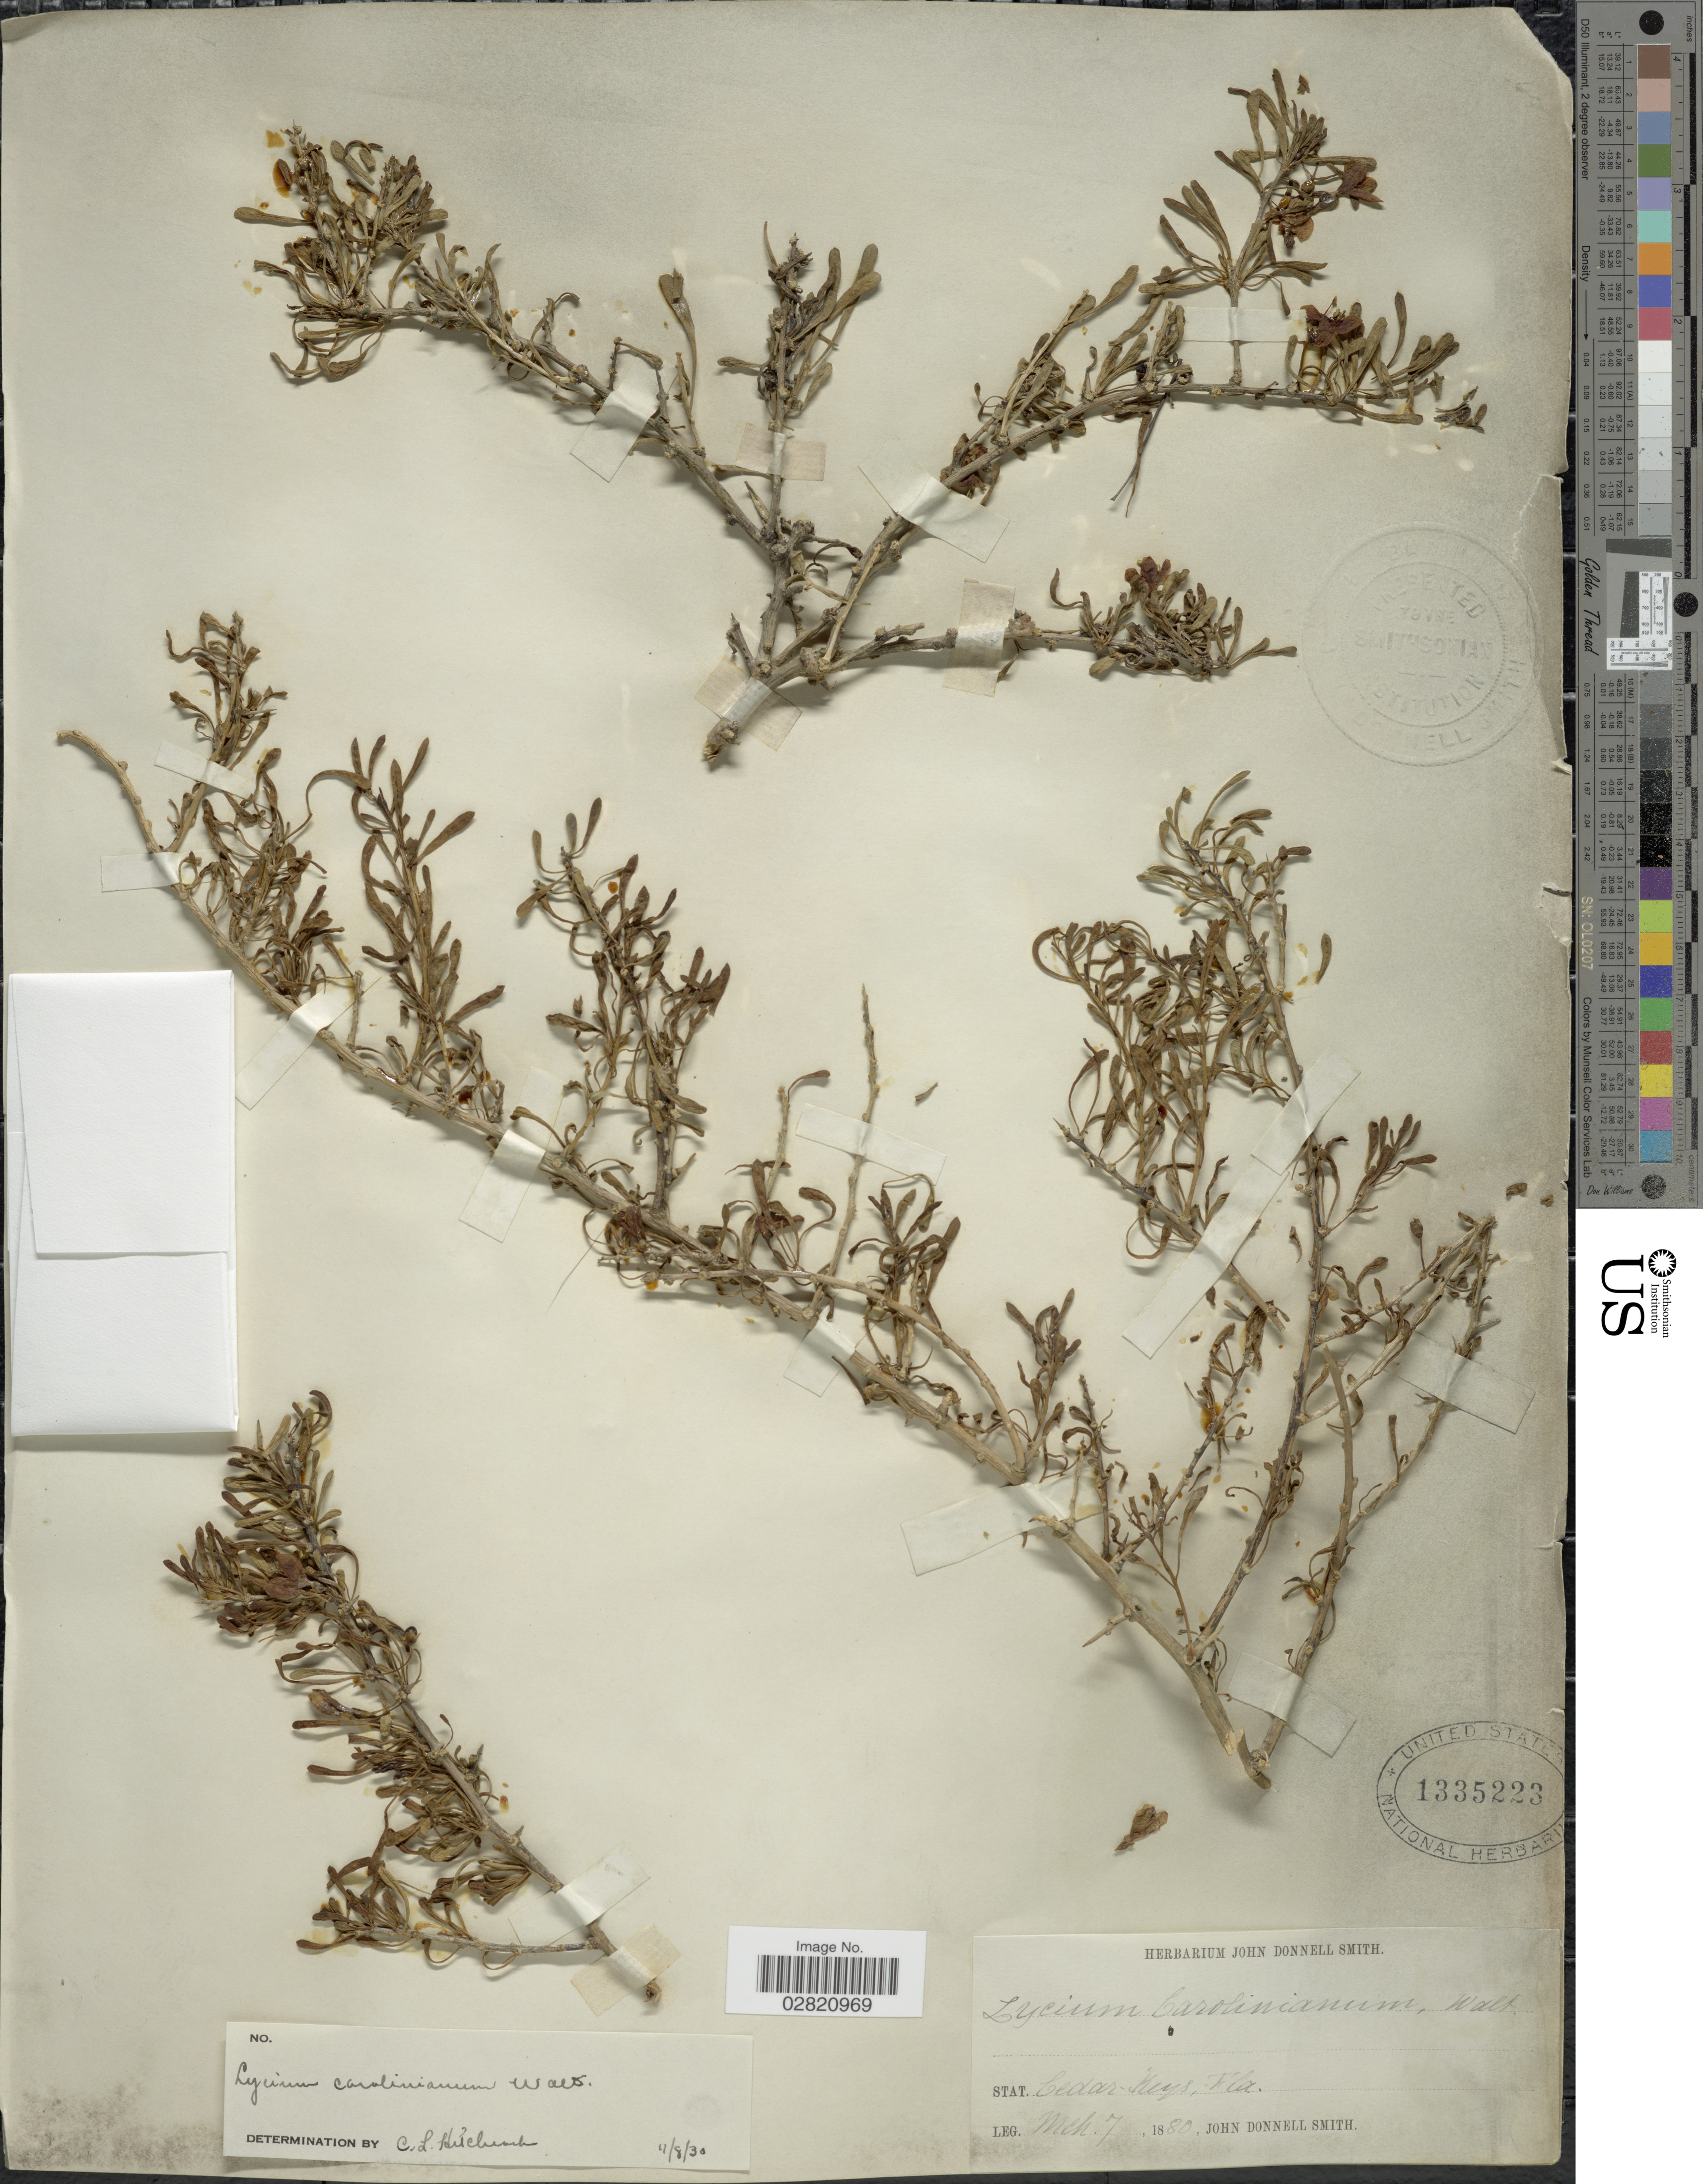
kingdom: Plantae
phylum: Tracheophyta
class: Magnoliopsida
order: Solanales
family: Solanaceae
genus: Lycium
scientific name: Lycium carolinianum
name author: Walter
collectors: J. Donnell Smith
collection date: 1880-03-07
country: United States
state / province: Florida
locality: Stat. Cedar-Keys, Fla.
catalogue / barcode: US 1335223